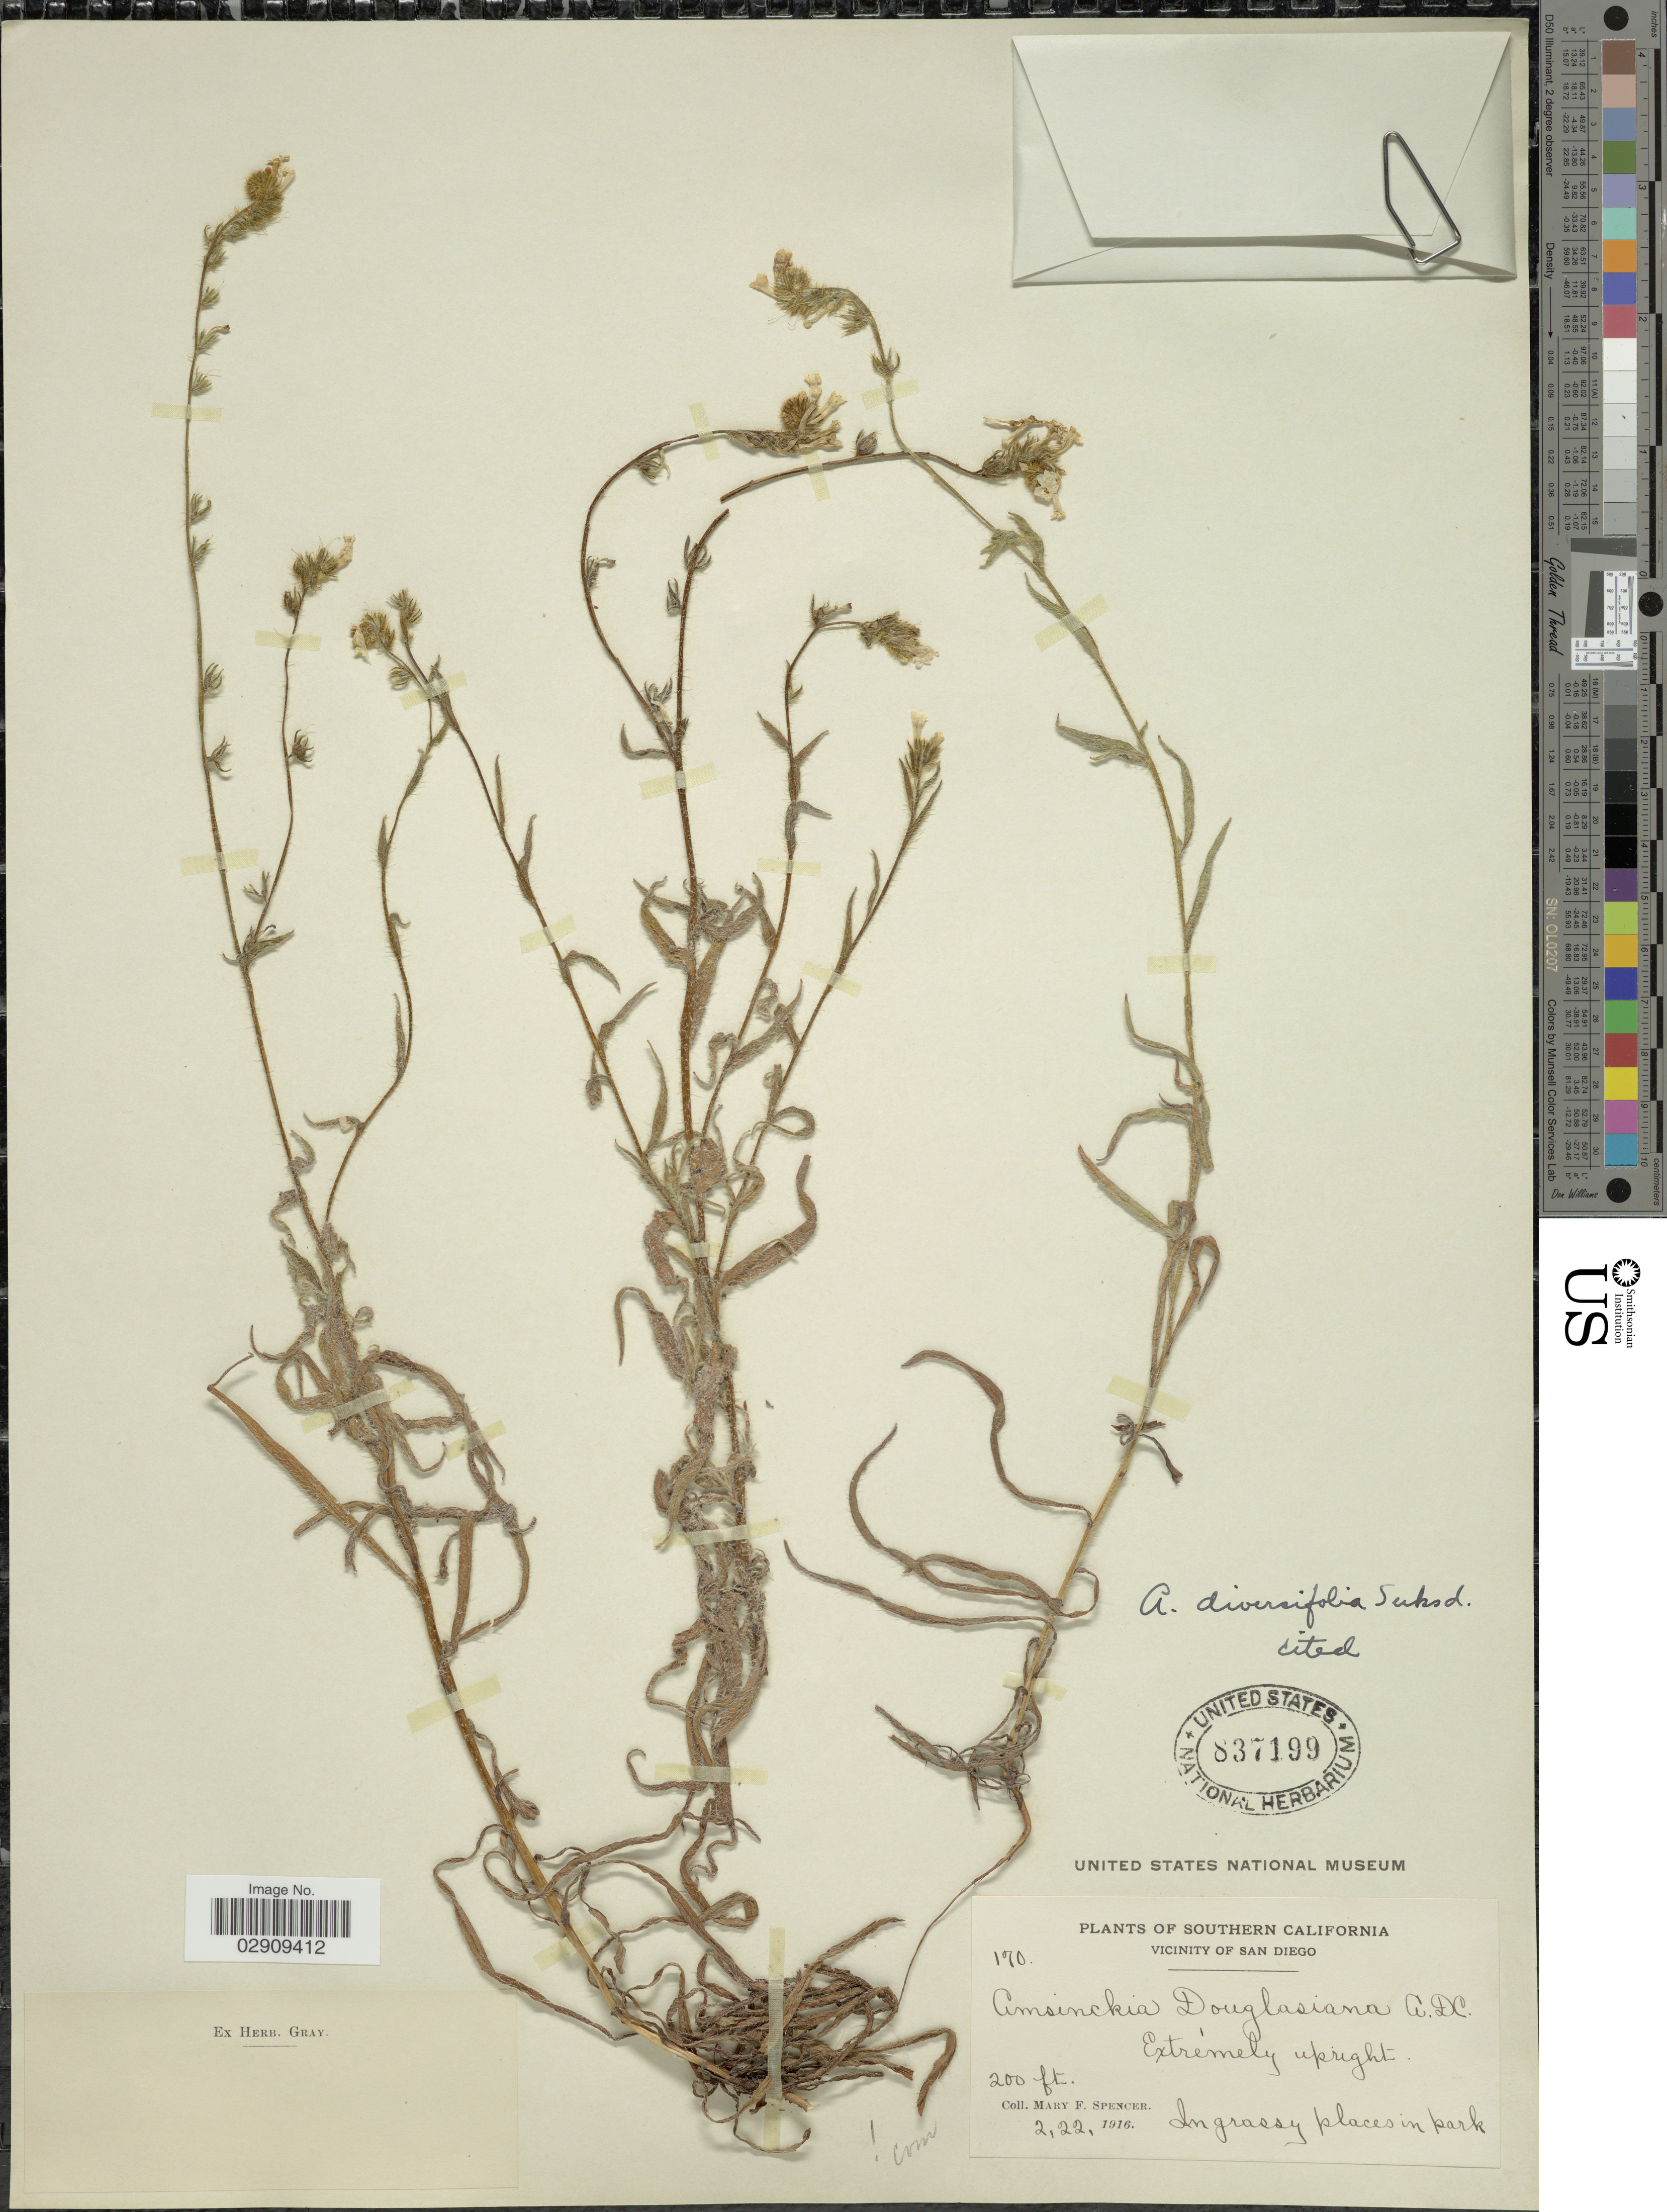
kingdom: Plantae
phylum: Tracheophyta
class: Magnoliopsida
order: Boraginales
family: Boraginaceae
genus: Amsinckia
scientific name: Amsinckia menziesii var. intermedia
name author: (Fisch. & C.A. Mey.) Ganders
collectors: M. Spencer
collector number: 170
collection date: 1916-02-22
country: United States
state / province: California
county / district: San Diego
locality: Southern California. Vicinity of San Diego.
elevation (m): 61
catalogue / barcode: US 837199